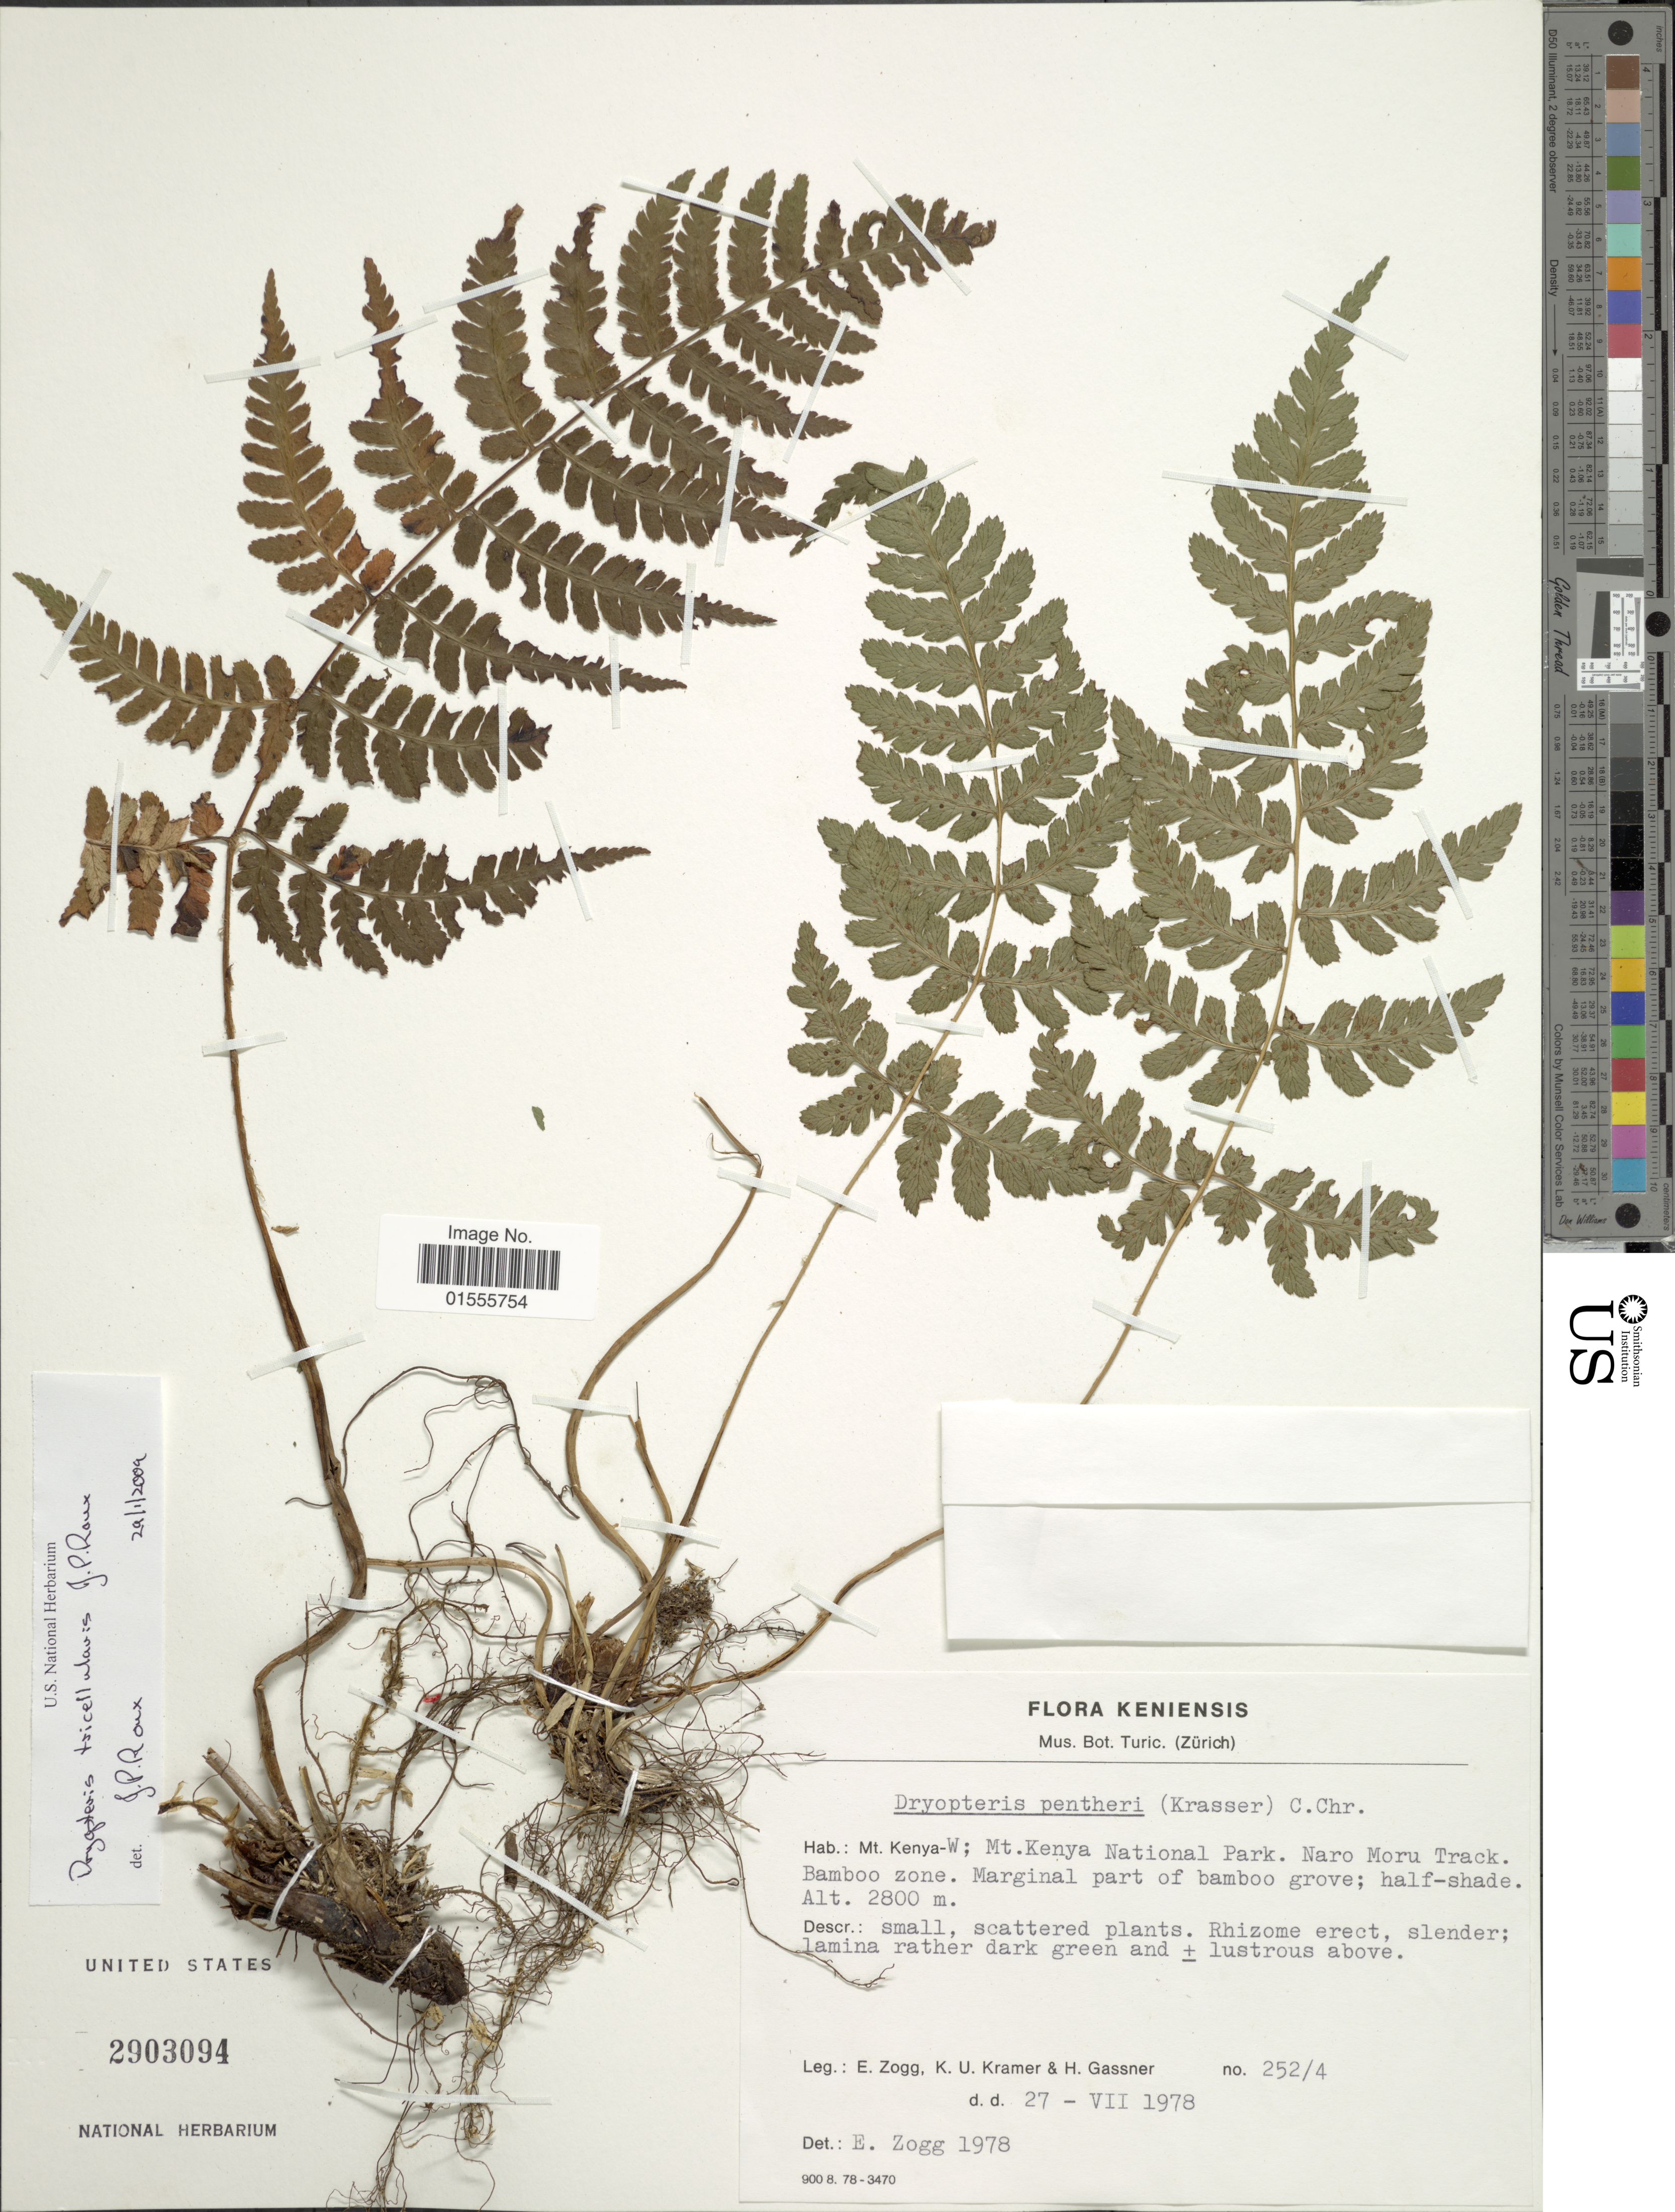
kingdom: Plantae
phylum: Tracheophyta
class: Polypodiopsida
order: Polypodiales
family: Dryopteridaceae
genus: Dryopteris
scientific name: Dryopteris tricellularis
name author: J.P. Roux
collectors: E. Zogg, K. U. Kramer & H. Gassner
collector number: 252/4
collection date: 1978-07-27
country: Kenya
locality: Mt Kenya-W; Mt Kenya National Park. Naro Moru Track. Bamboo zone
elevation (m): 2800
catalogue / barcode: US 2903094